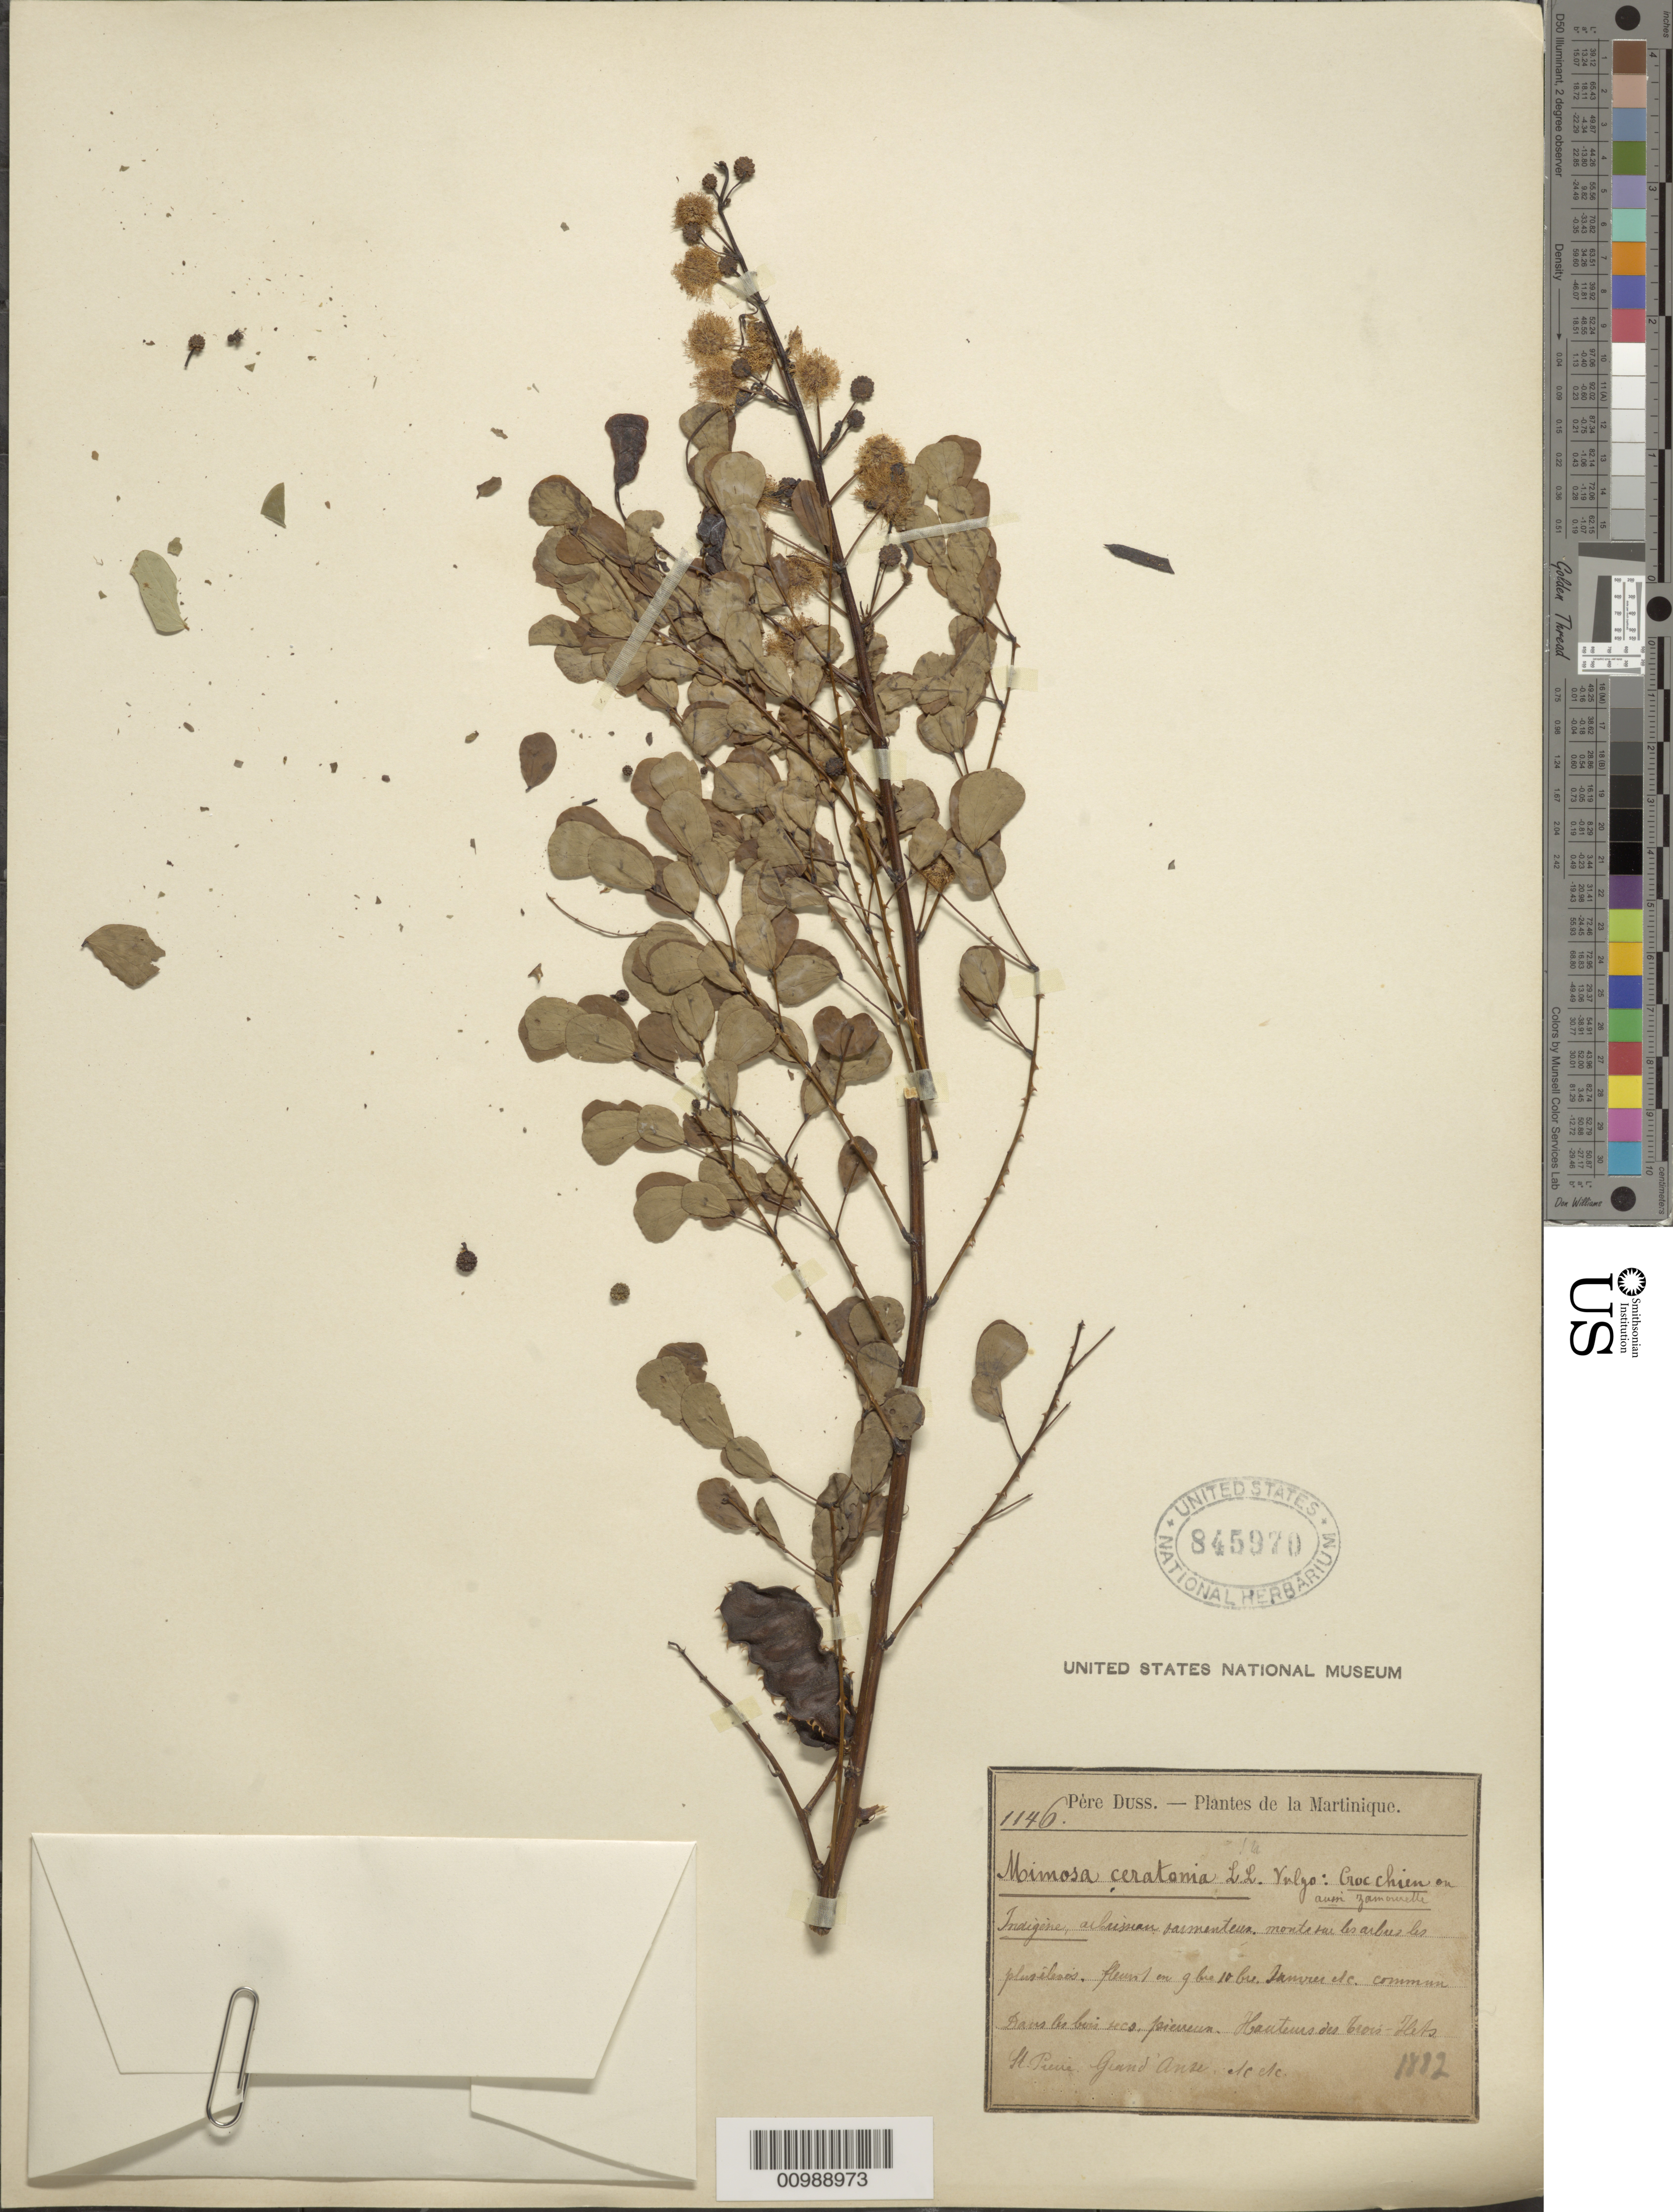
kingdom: Plantae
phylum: Tracheophyta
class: Magnoliopsida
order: Fabales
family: Fabaceae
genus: Mimosa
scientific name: Mimosa ceratonia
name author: L.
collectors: Père Duss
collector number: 1146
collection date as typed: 1882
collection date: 1882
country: Martinique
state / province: Saint-Pierre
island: Martinique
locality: Grand Anse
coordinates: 0 N, 0 E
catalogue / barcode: US 845970